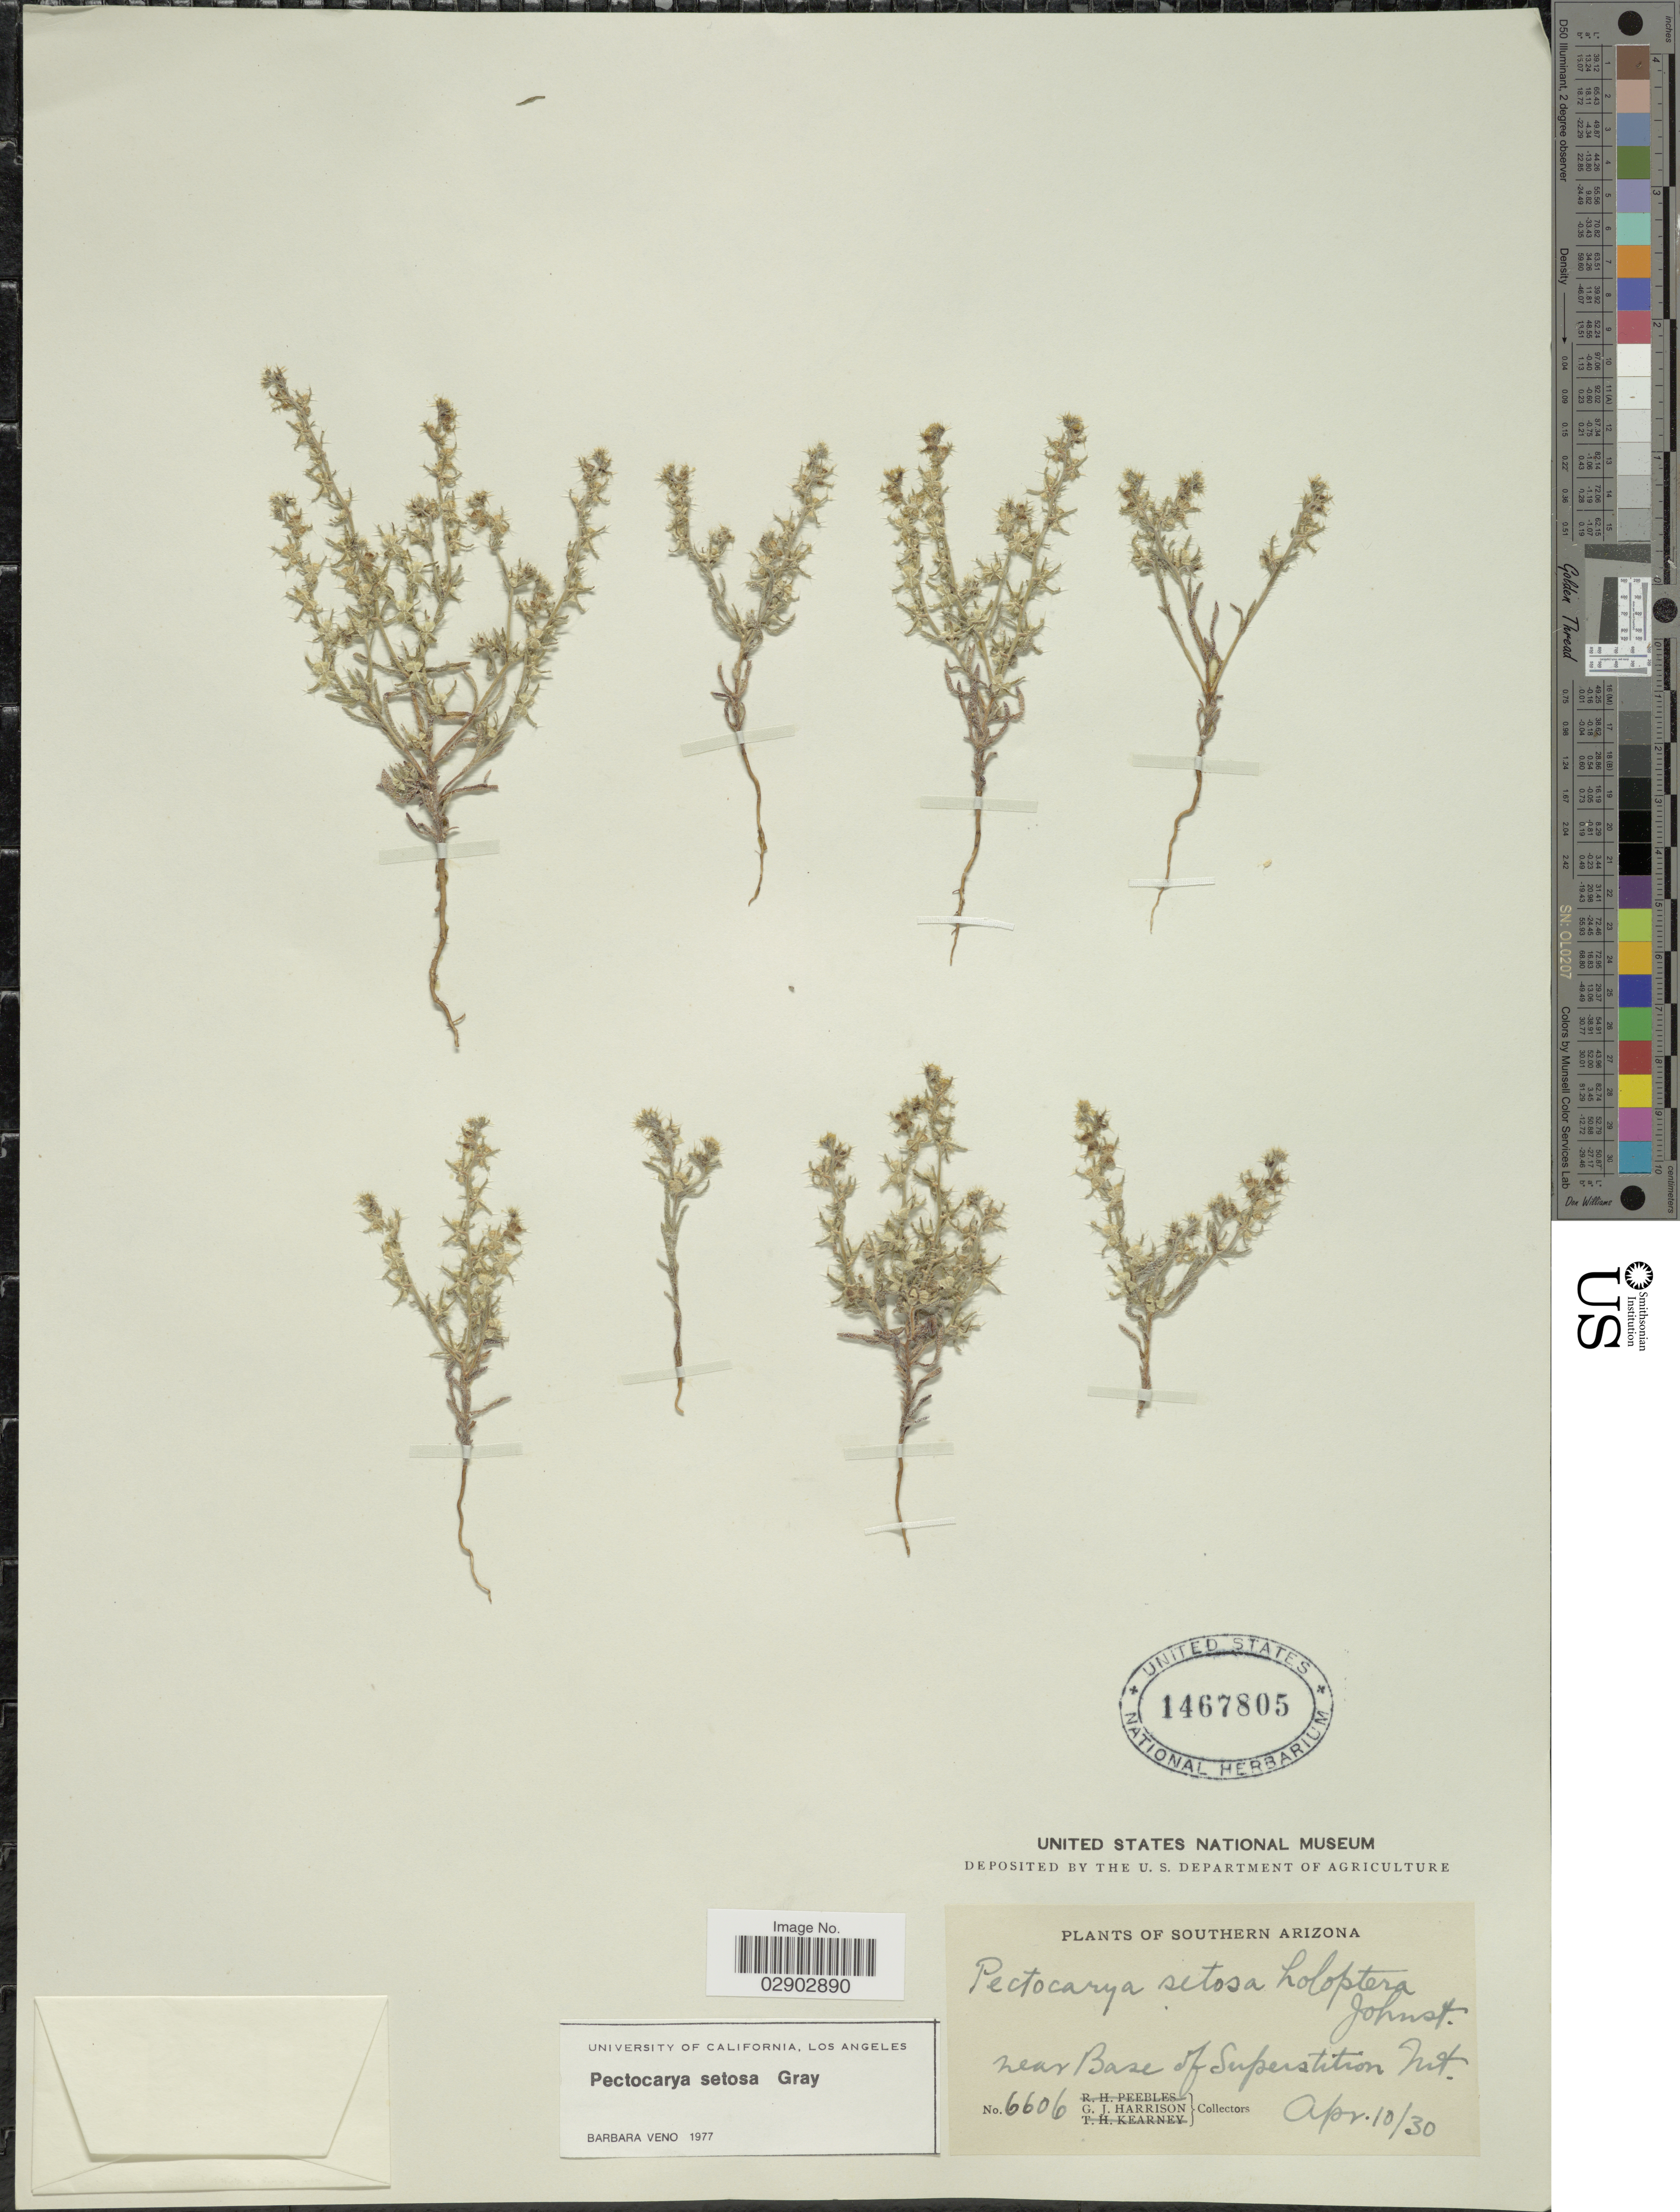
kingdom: Plantae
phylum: Tracheophyta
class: Magnoliopsida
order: Boraginales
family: Boraginaceae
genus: Pectocarya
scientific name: Pectocarya setosa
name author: A. Gray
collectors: G. J. Harrison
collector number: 6606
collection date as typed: Transcribed d/m/y: 10/4/30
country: United States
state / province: Arizona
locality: Near Base of Superstition Mt.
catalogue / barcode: US 1467805